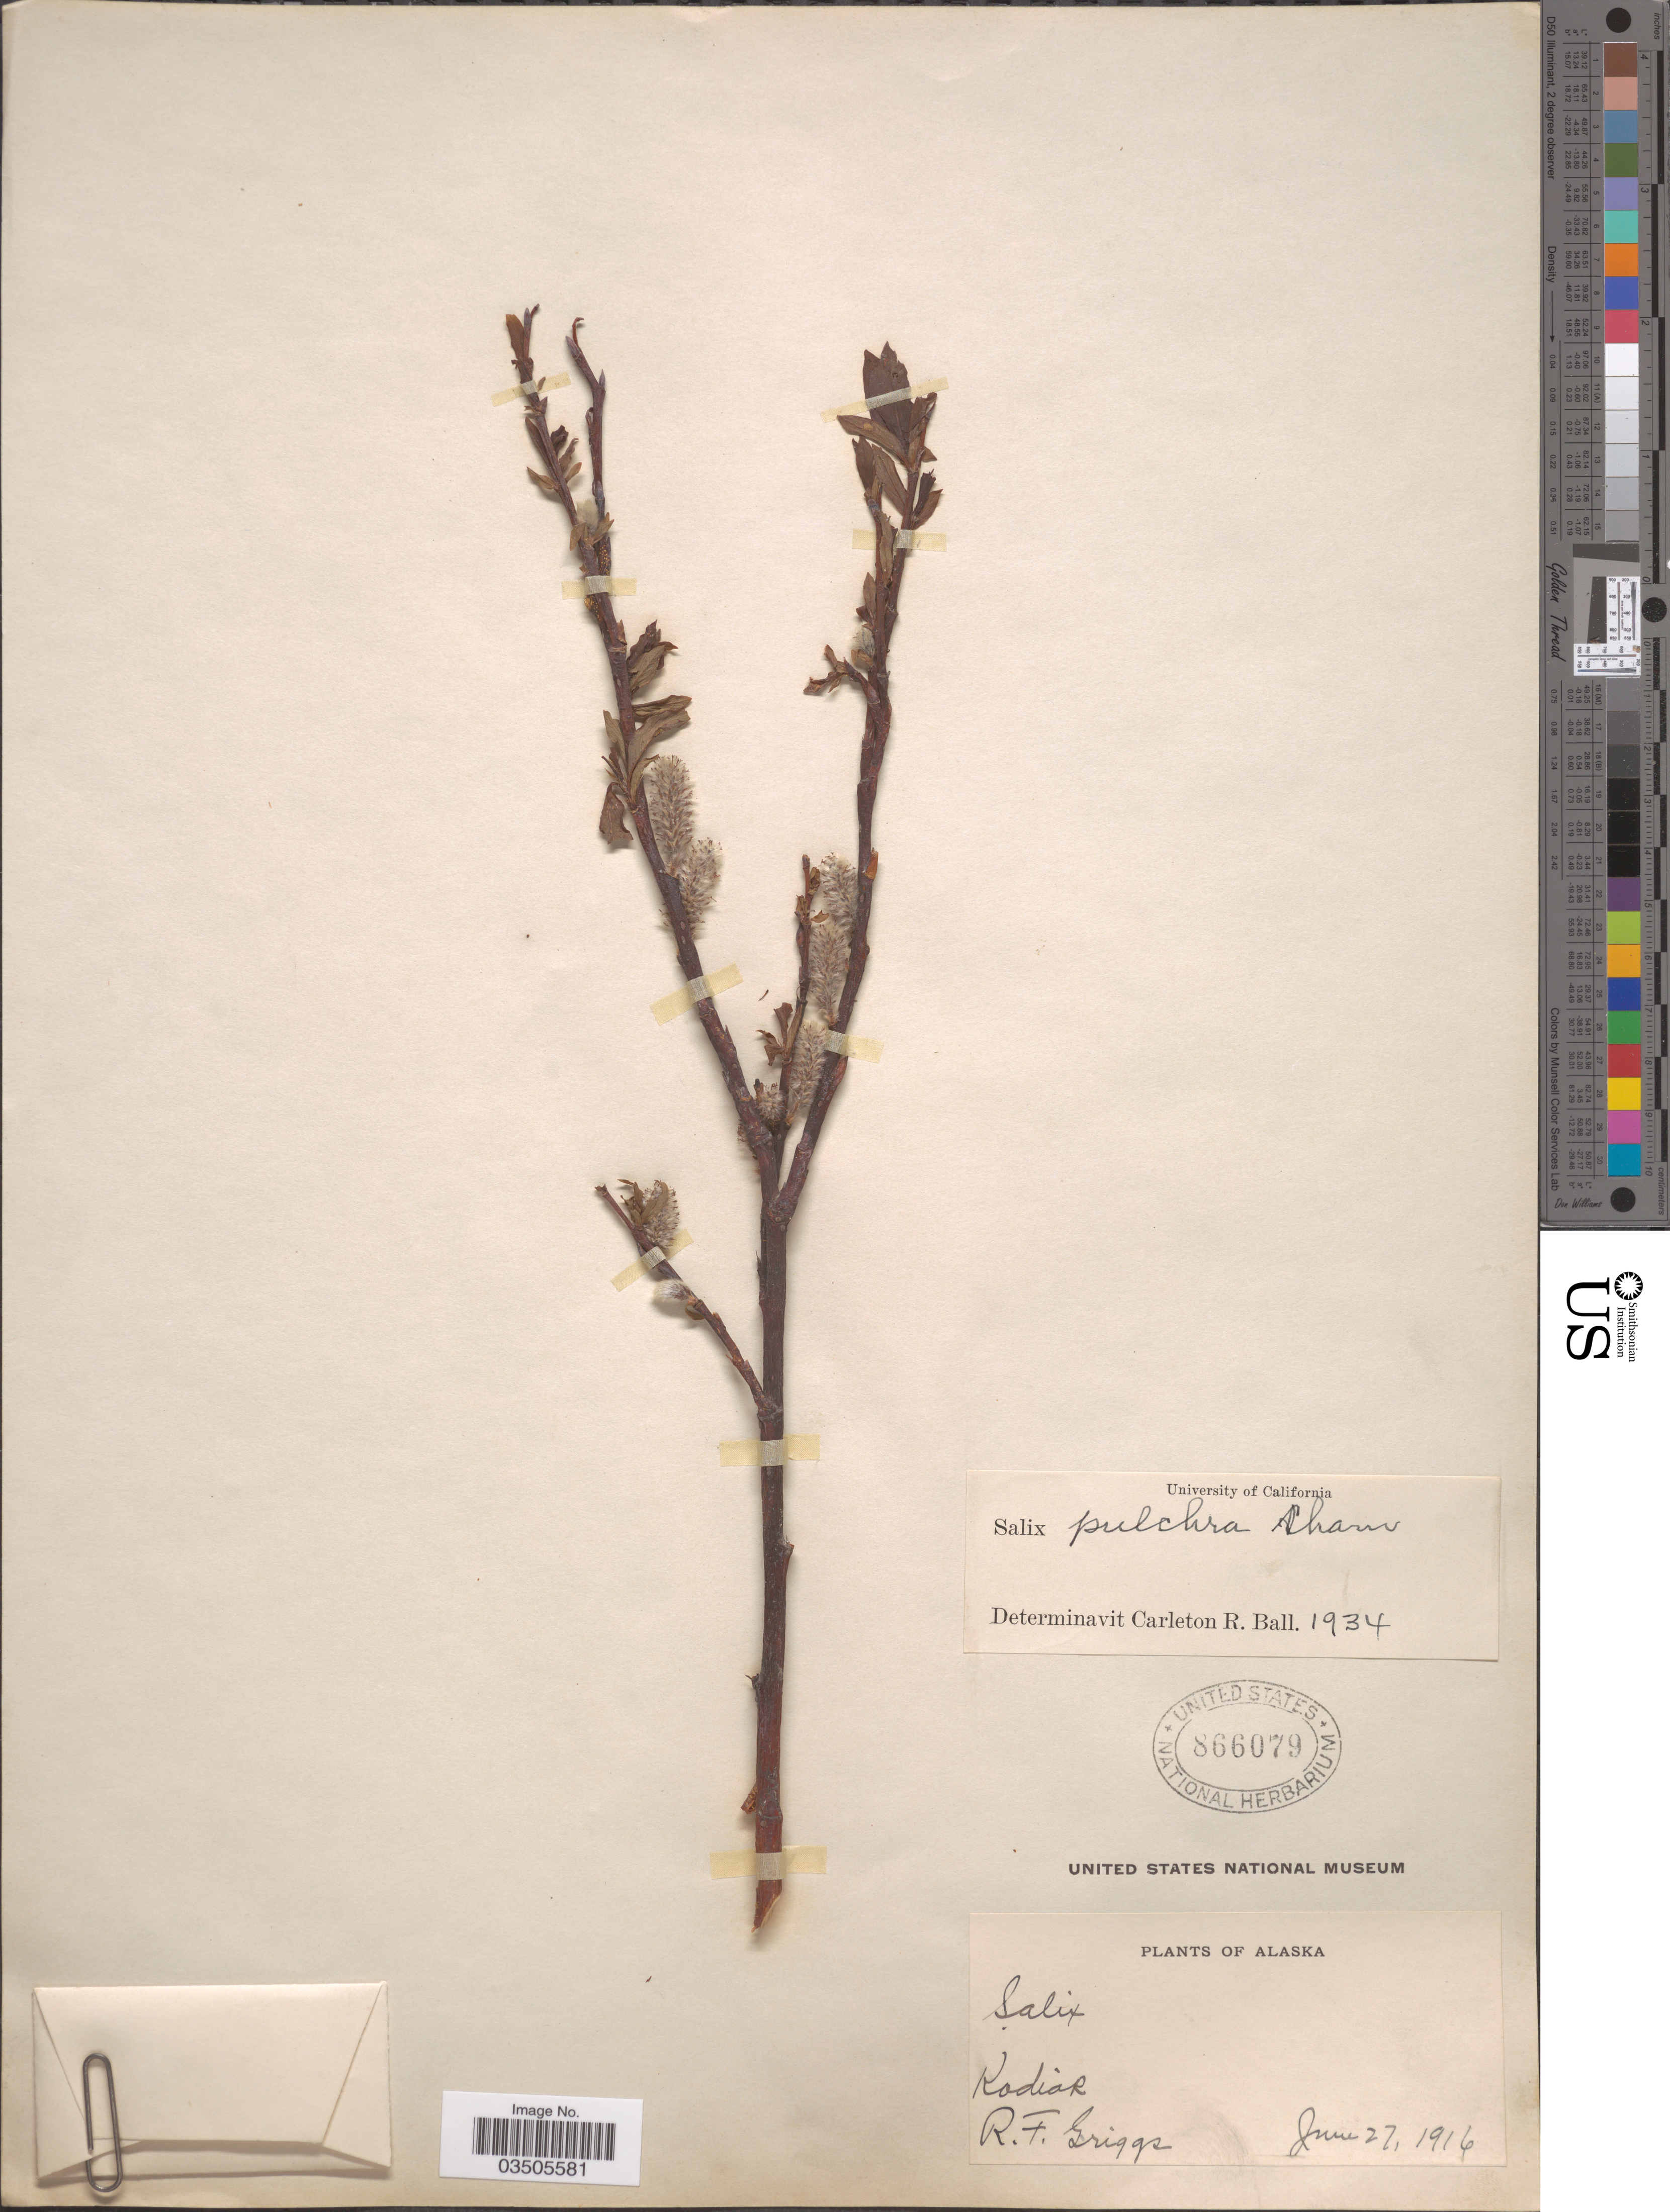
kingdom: Plantae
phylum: Tracheophyta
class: Magnoliopsida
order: Malpighiales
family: Salicaceae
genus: Salix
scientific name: Salix pulchra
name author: Cham.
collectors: R. F. Griggs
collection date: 1916-06-27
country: United States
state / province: Alaska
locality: Kodiak.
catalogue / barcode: US 866079